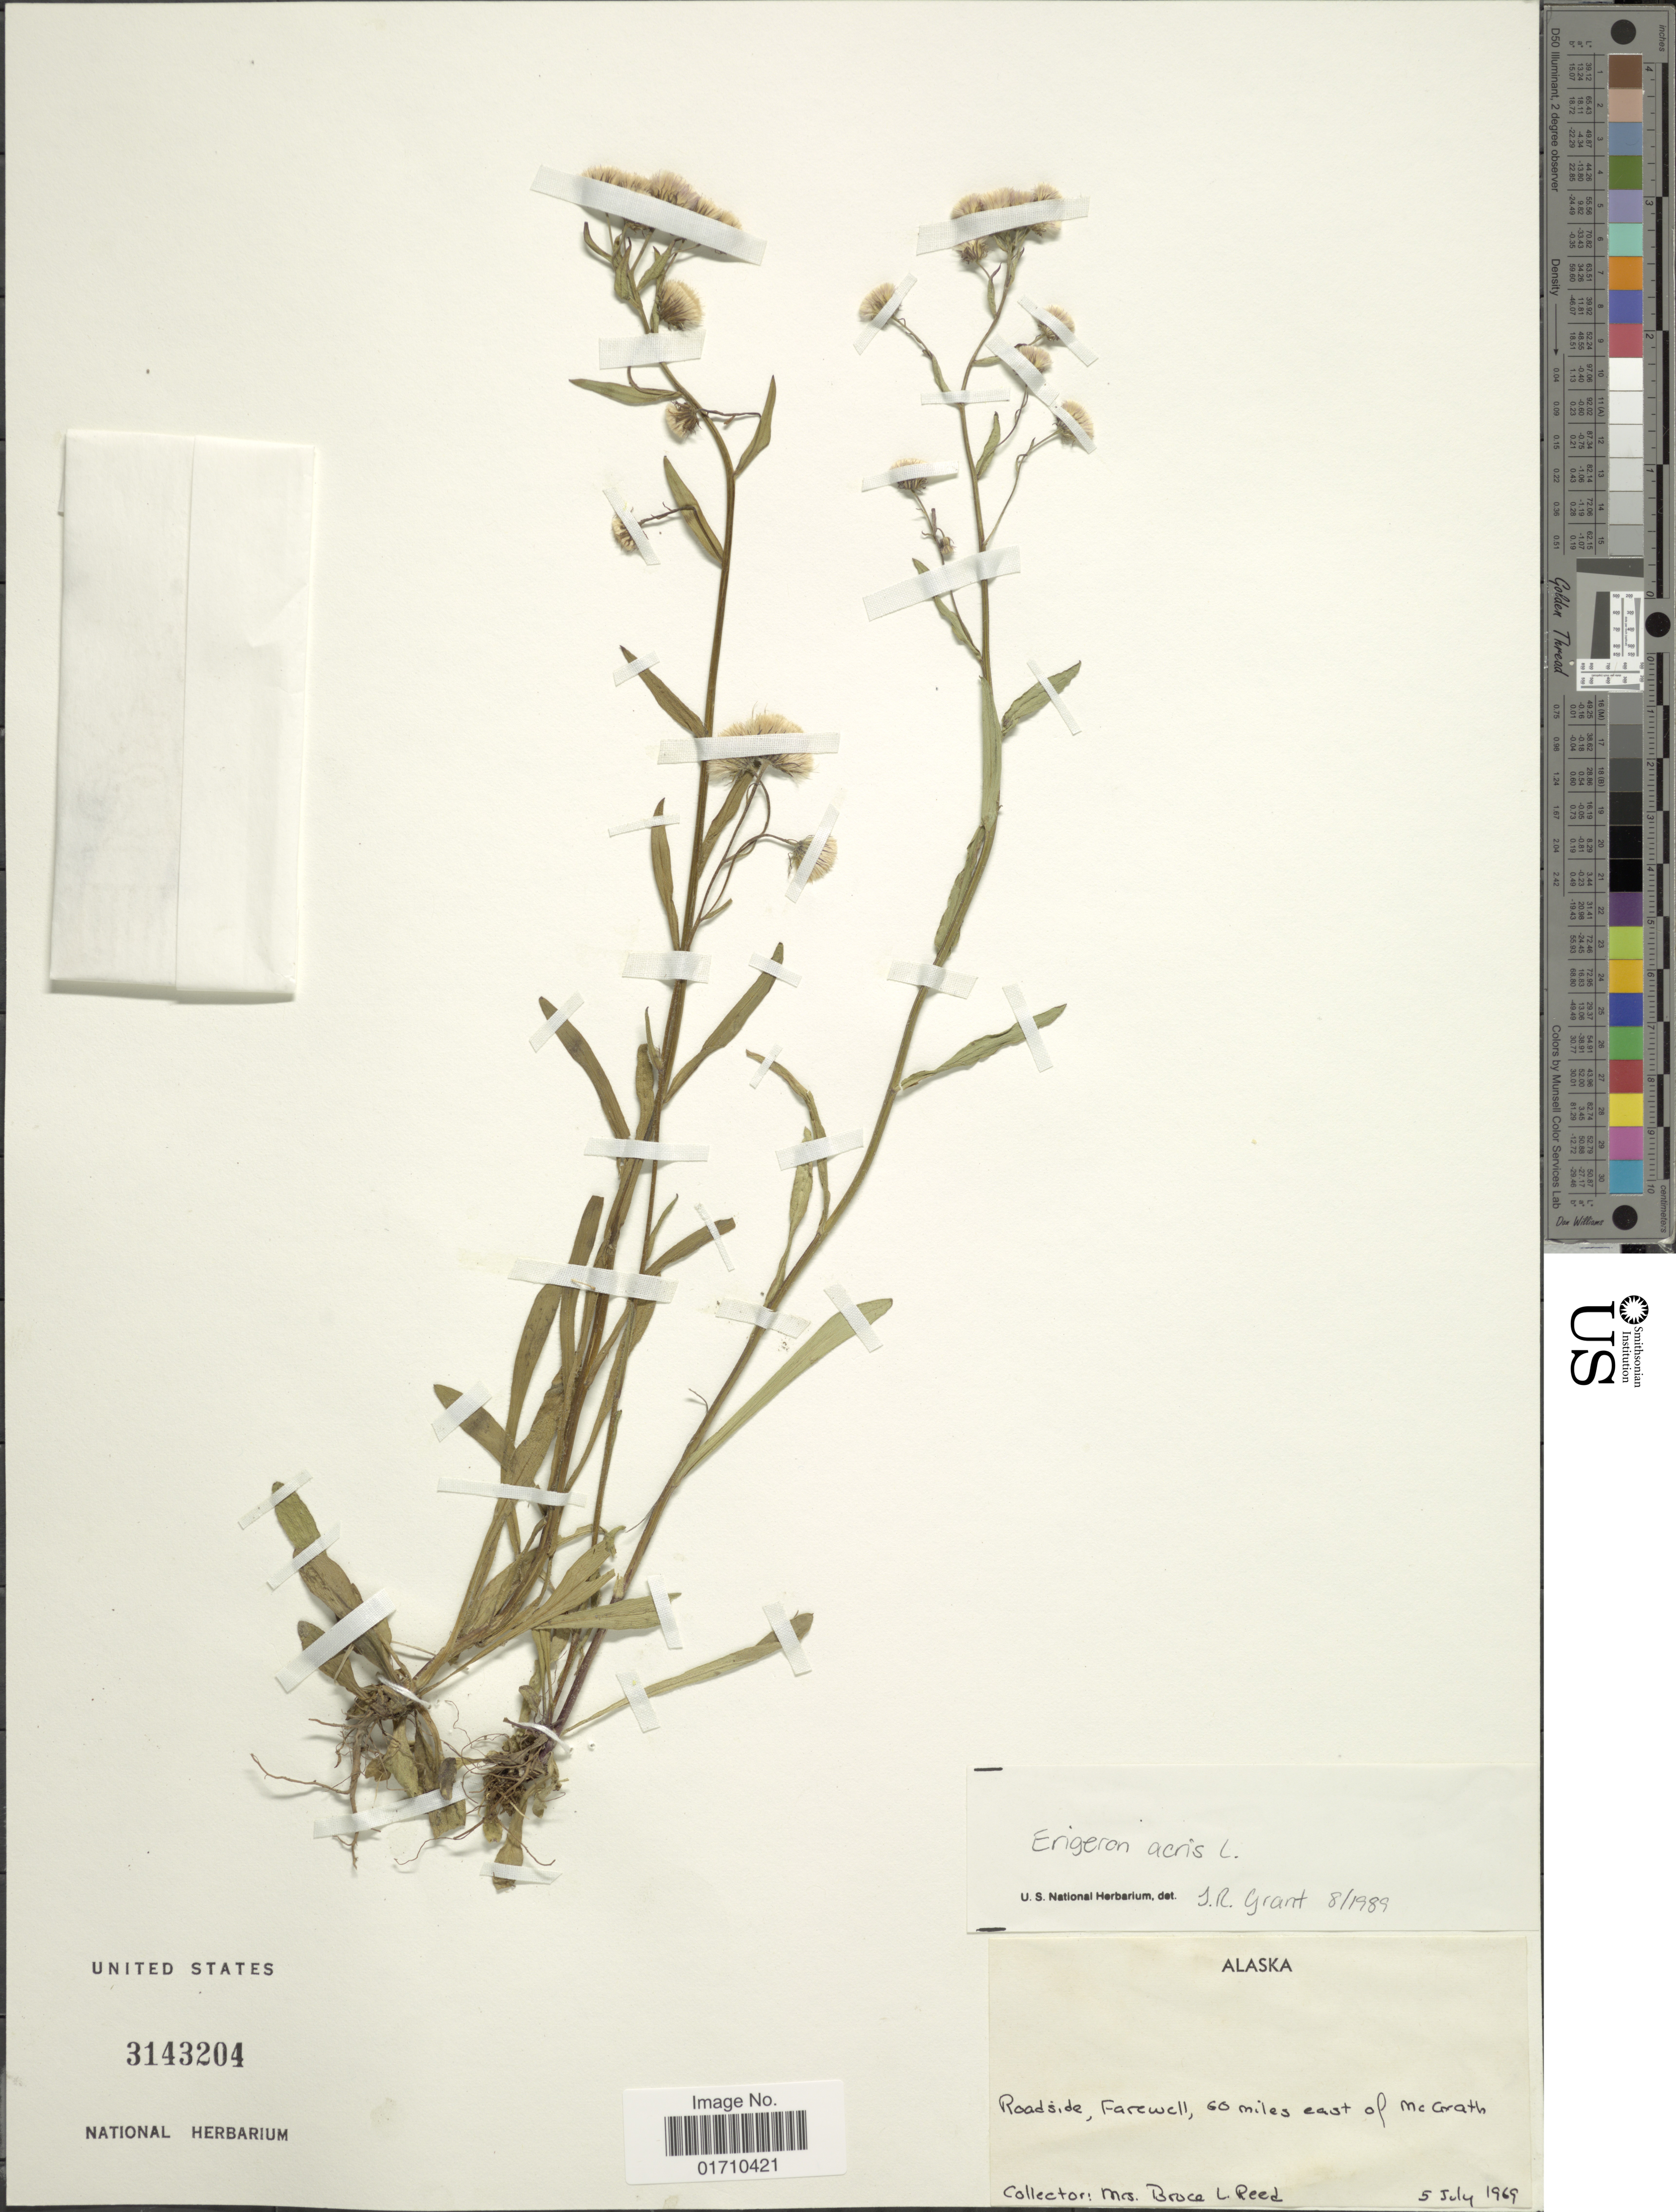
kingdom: Plantae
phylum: Tracheophyta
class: Magnoliopsida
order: Asterales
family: Asteraceae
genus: Erigeron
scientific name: Erigeron acris var. asteroides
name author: (Andrz.) DC.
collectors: B. Reed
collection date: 1969-07-05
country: United States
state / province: Alaska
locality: Roadside, Farewell, 60 miles east of McGrath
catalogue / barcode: US 3143204